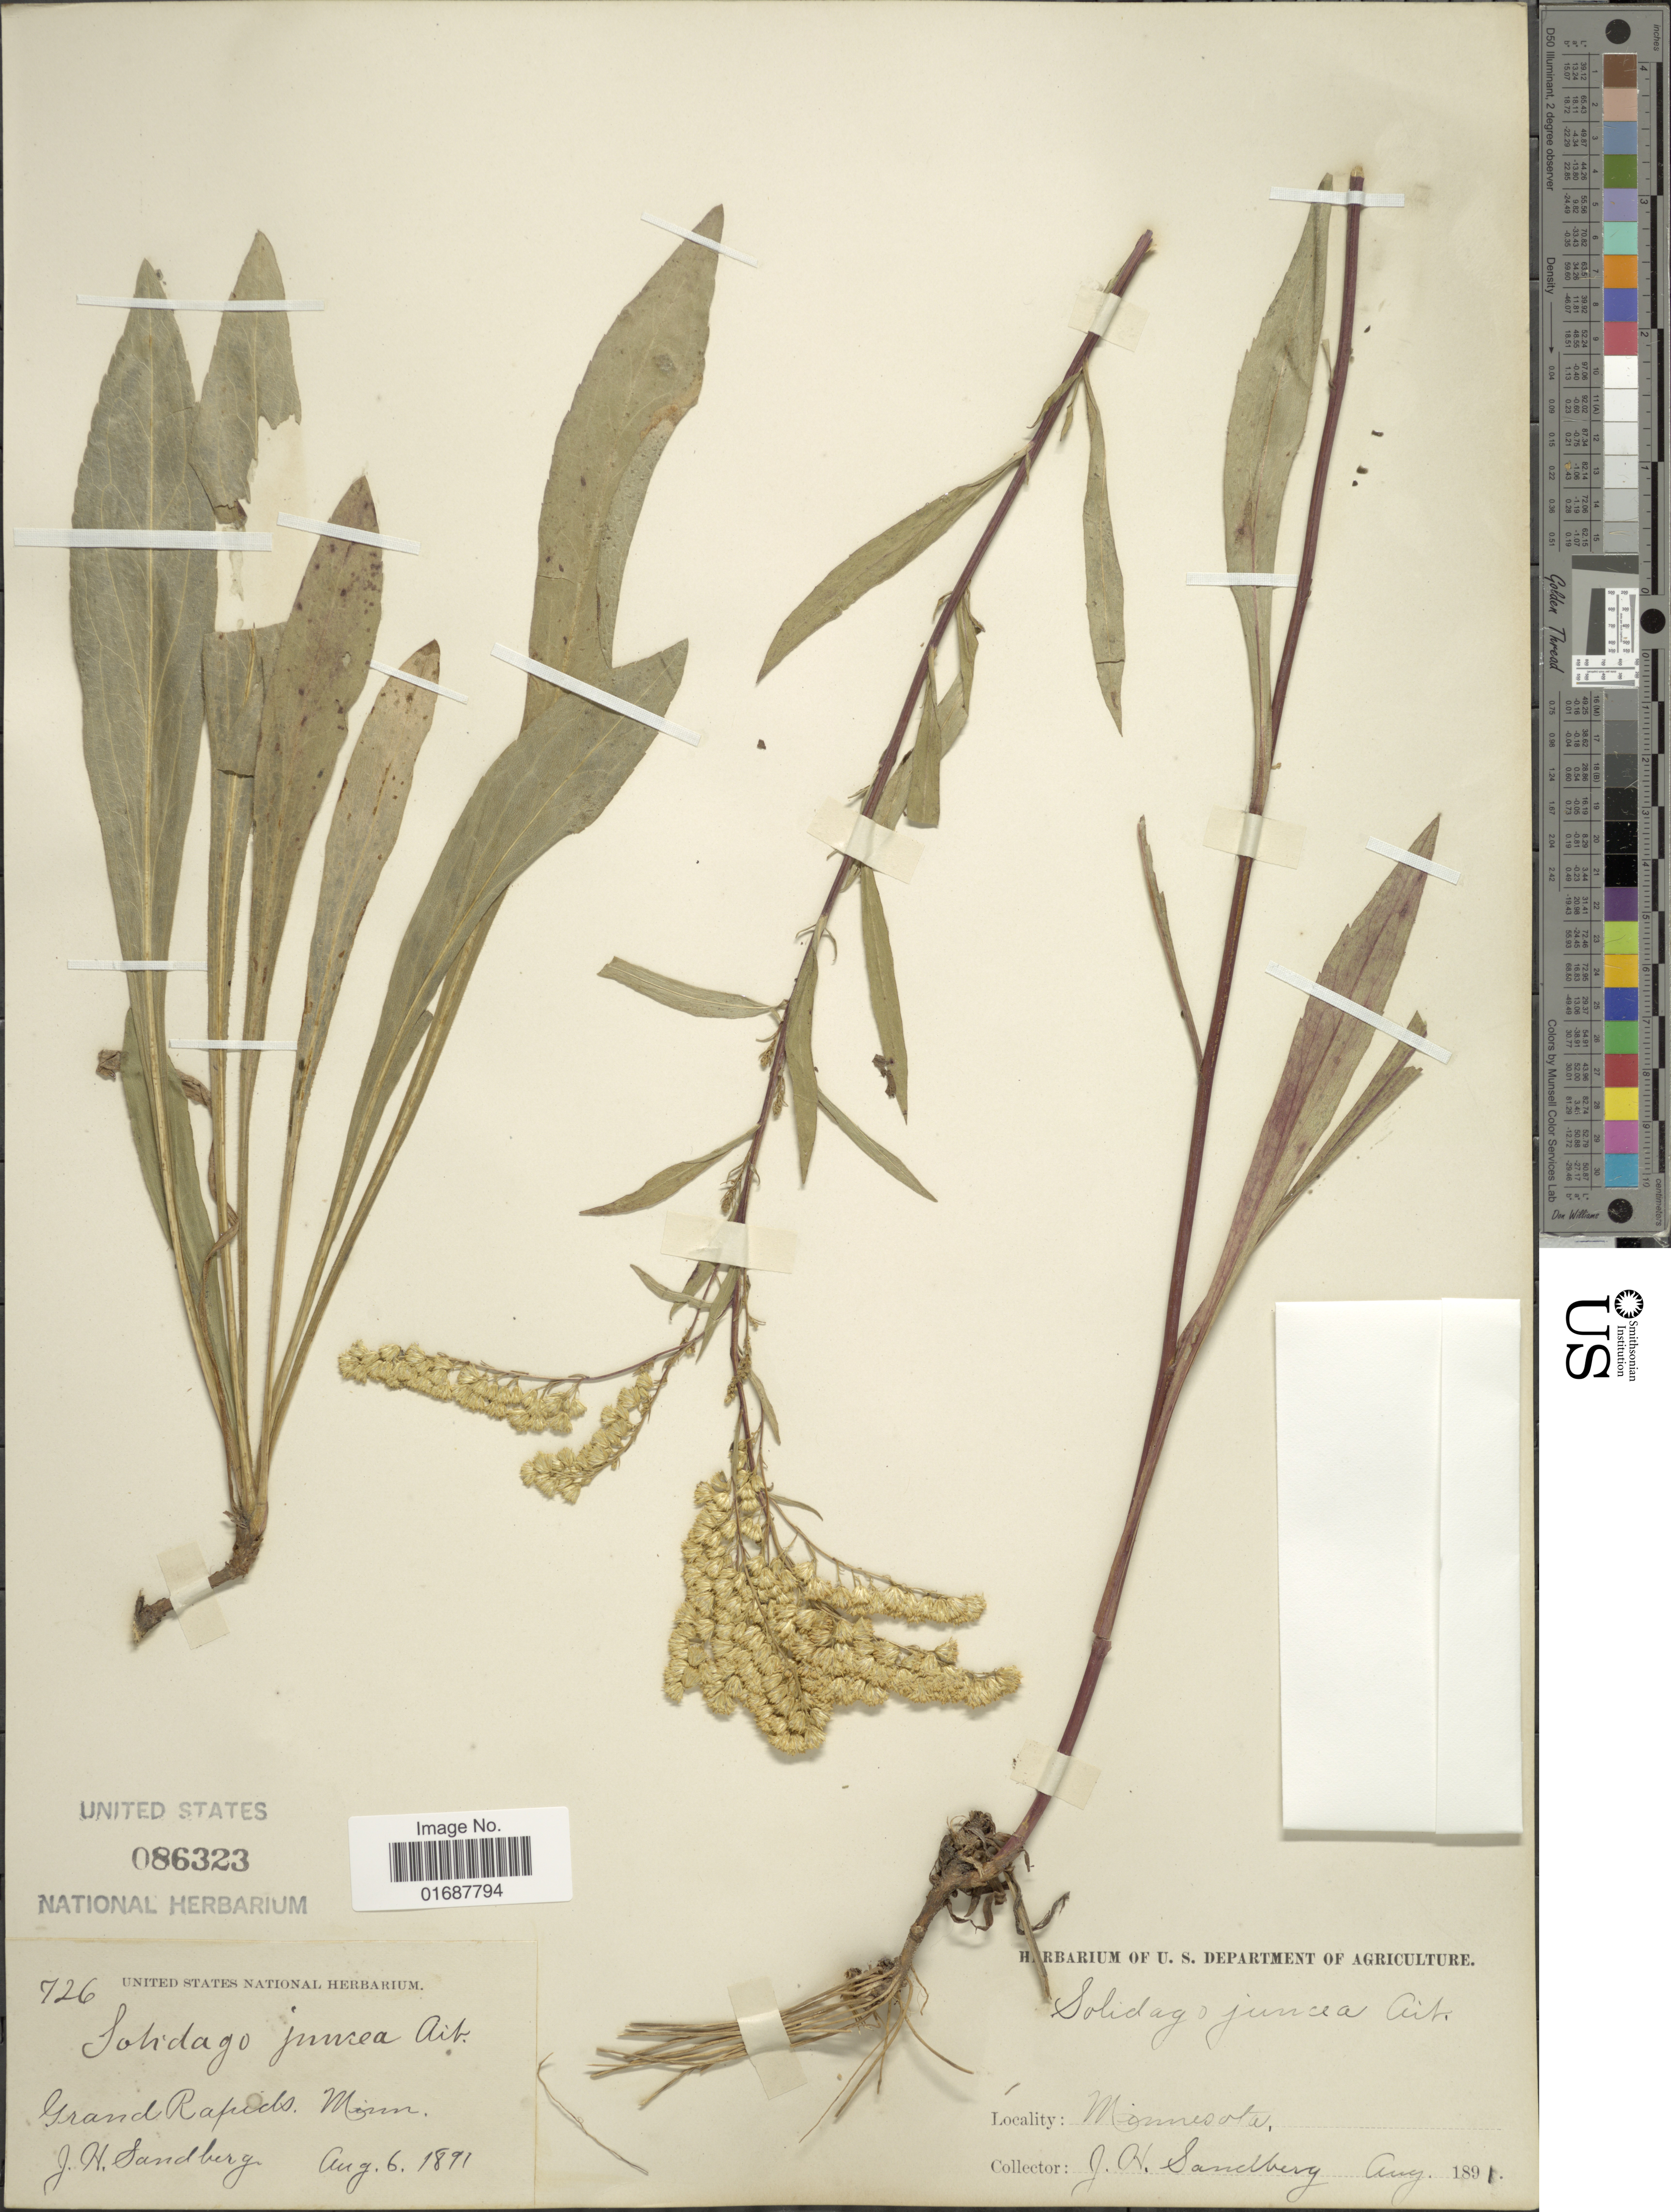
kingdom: Plantae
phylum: Tracheophyta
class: Magnoliopsida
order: Asterales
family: Asteraceae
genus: Solidago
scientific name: Solidago juncea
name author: Aiton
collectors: J. H. Sandberg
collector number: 726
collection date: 1891-08-06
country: United States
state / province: Minnesota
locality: Grands Rapids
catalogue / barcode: US 86323